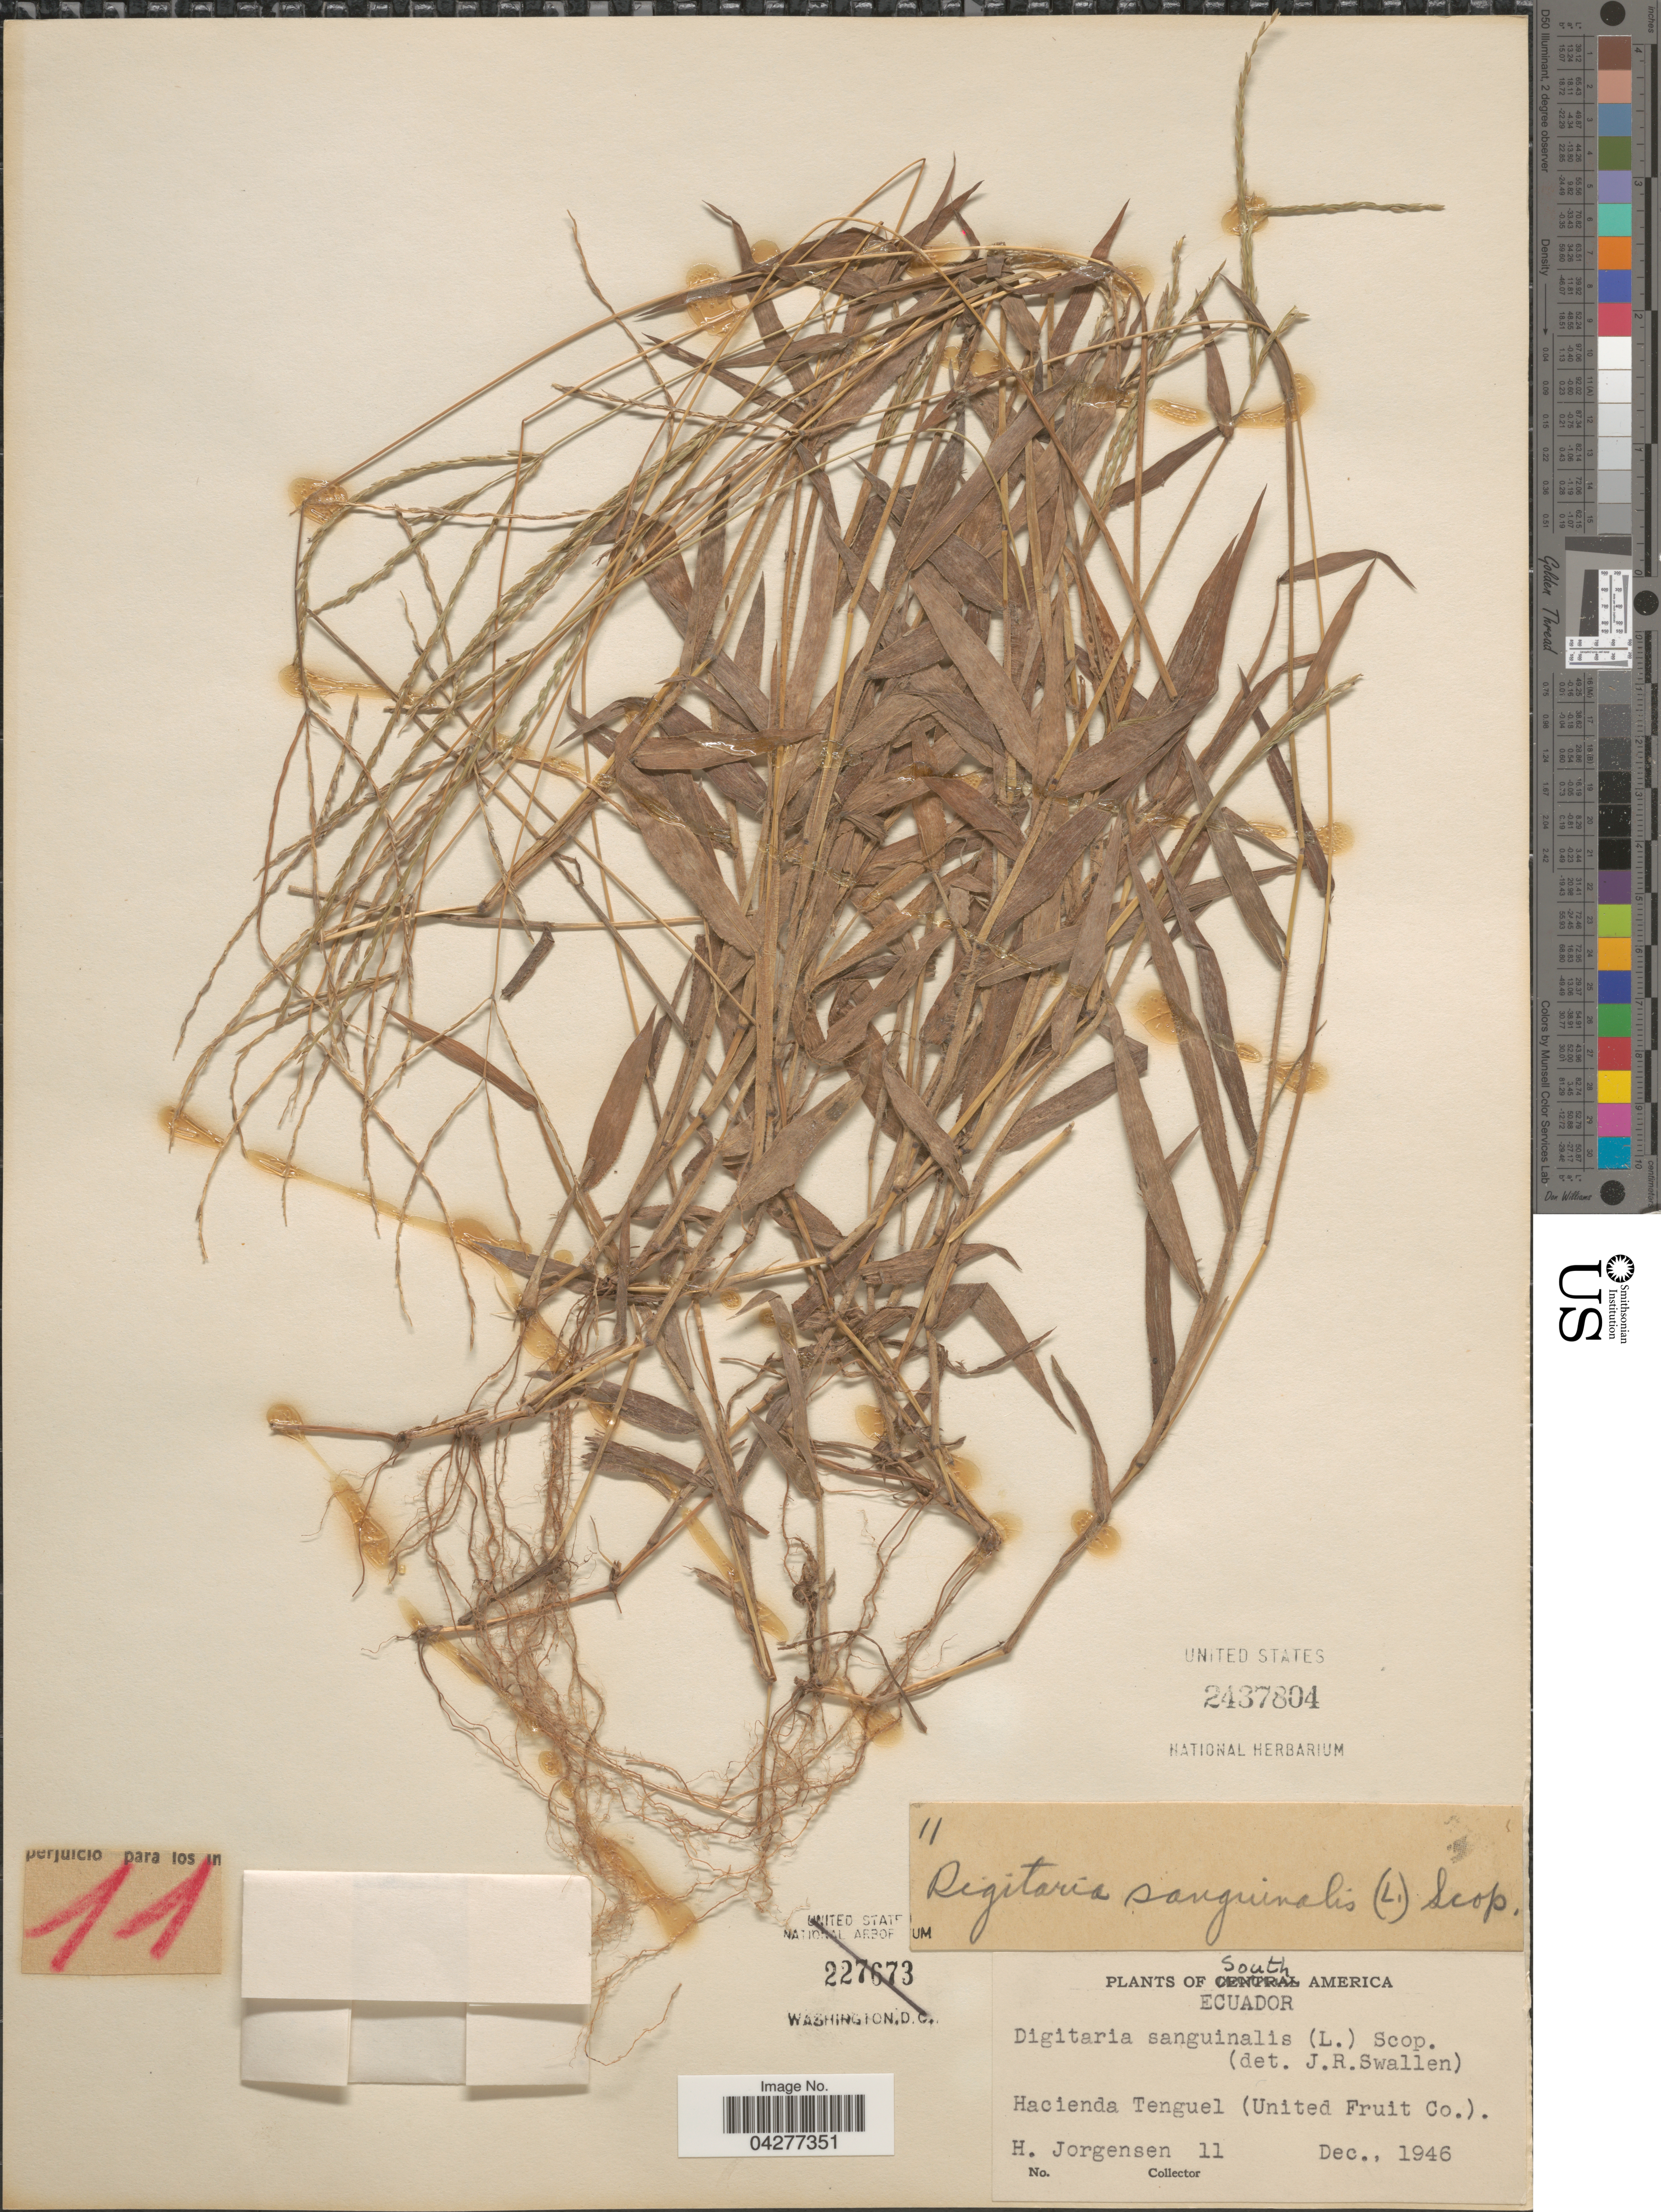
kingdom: Plantae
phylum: Tracheophyta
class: Liliopsida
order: Poales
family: Poaceae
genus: Digitaria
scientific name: Digitaria sanguinalis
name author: (L.) Scop.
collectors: H. Jørgensen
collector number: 11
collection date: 1946-12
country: Ecuador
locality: Hacienda Tenguel (United Fruit Co.)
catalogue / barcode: US 2437804